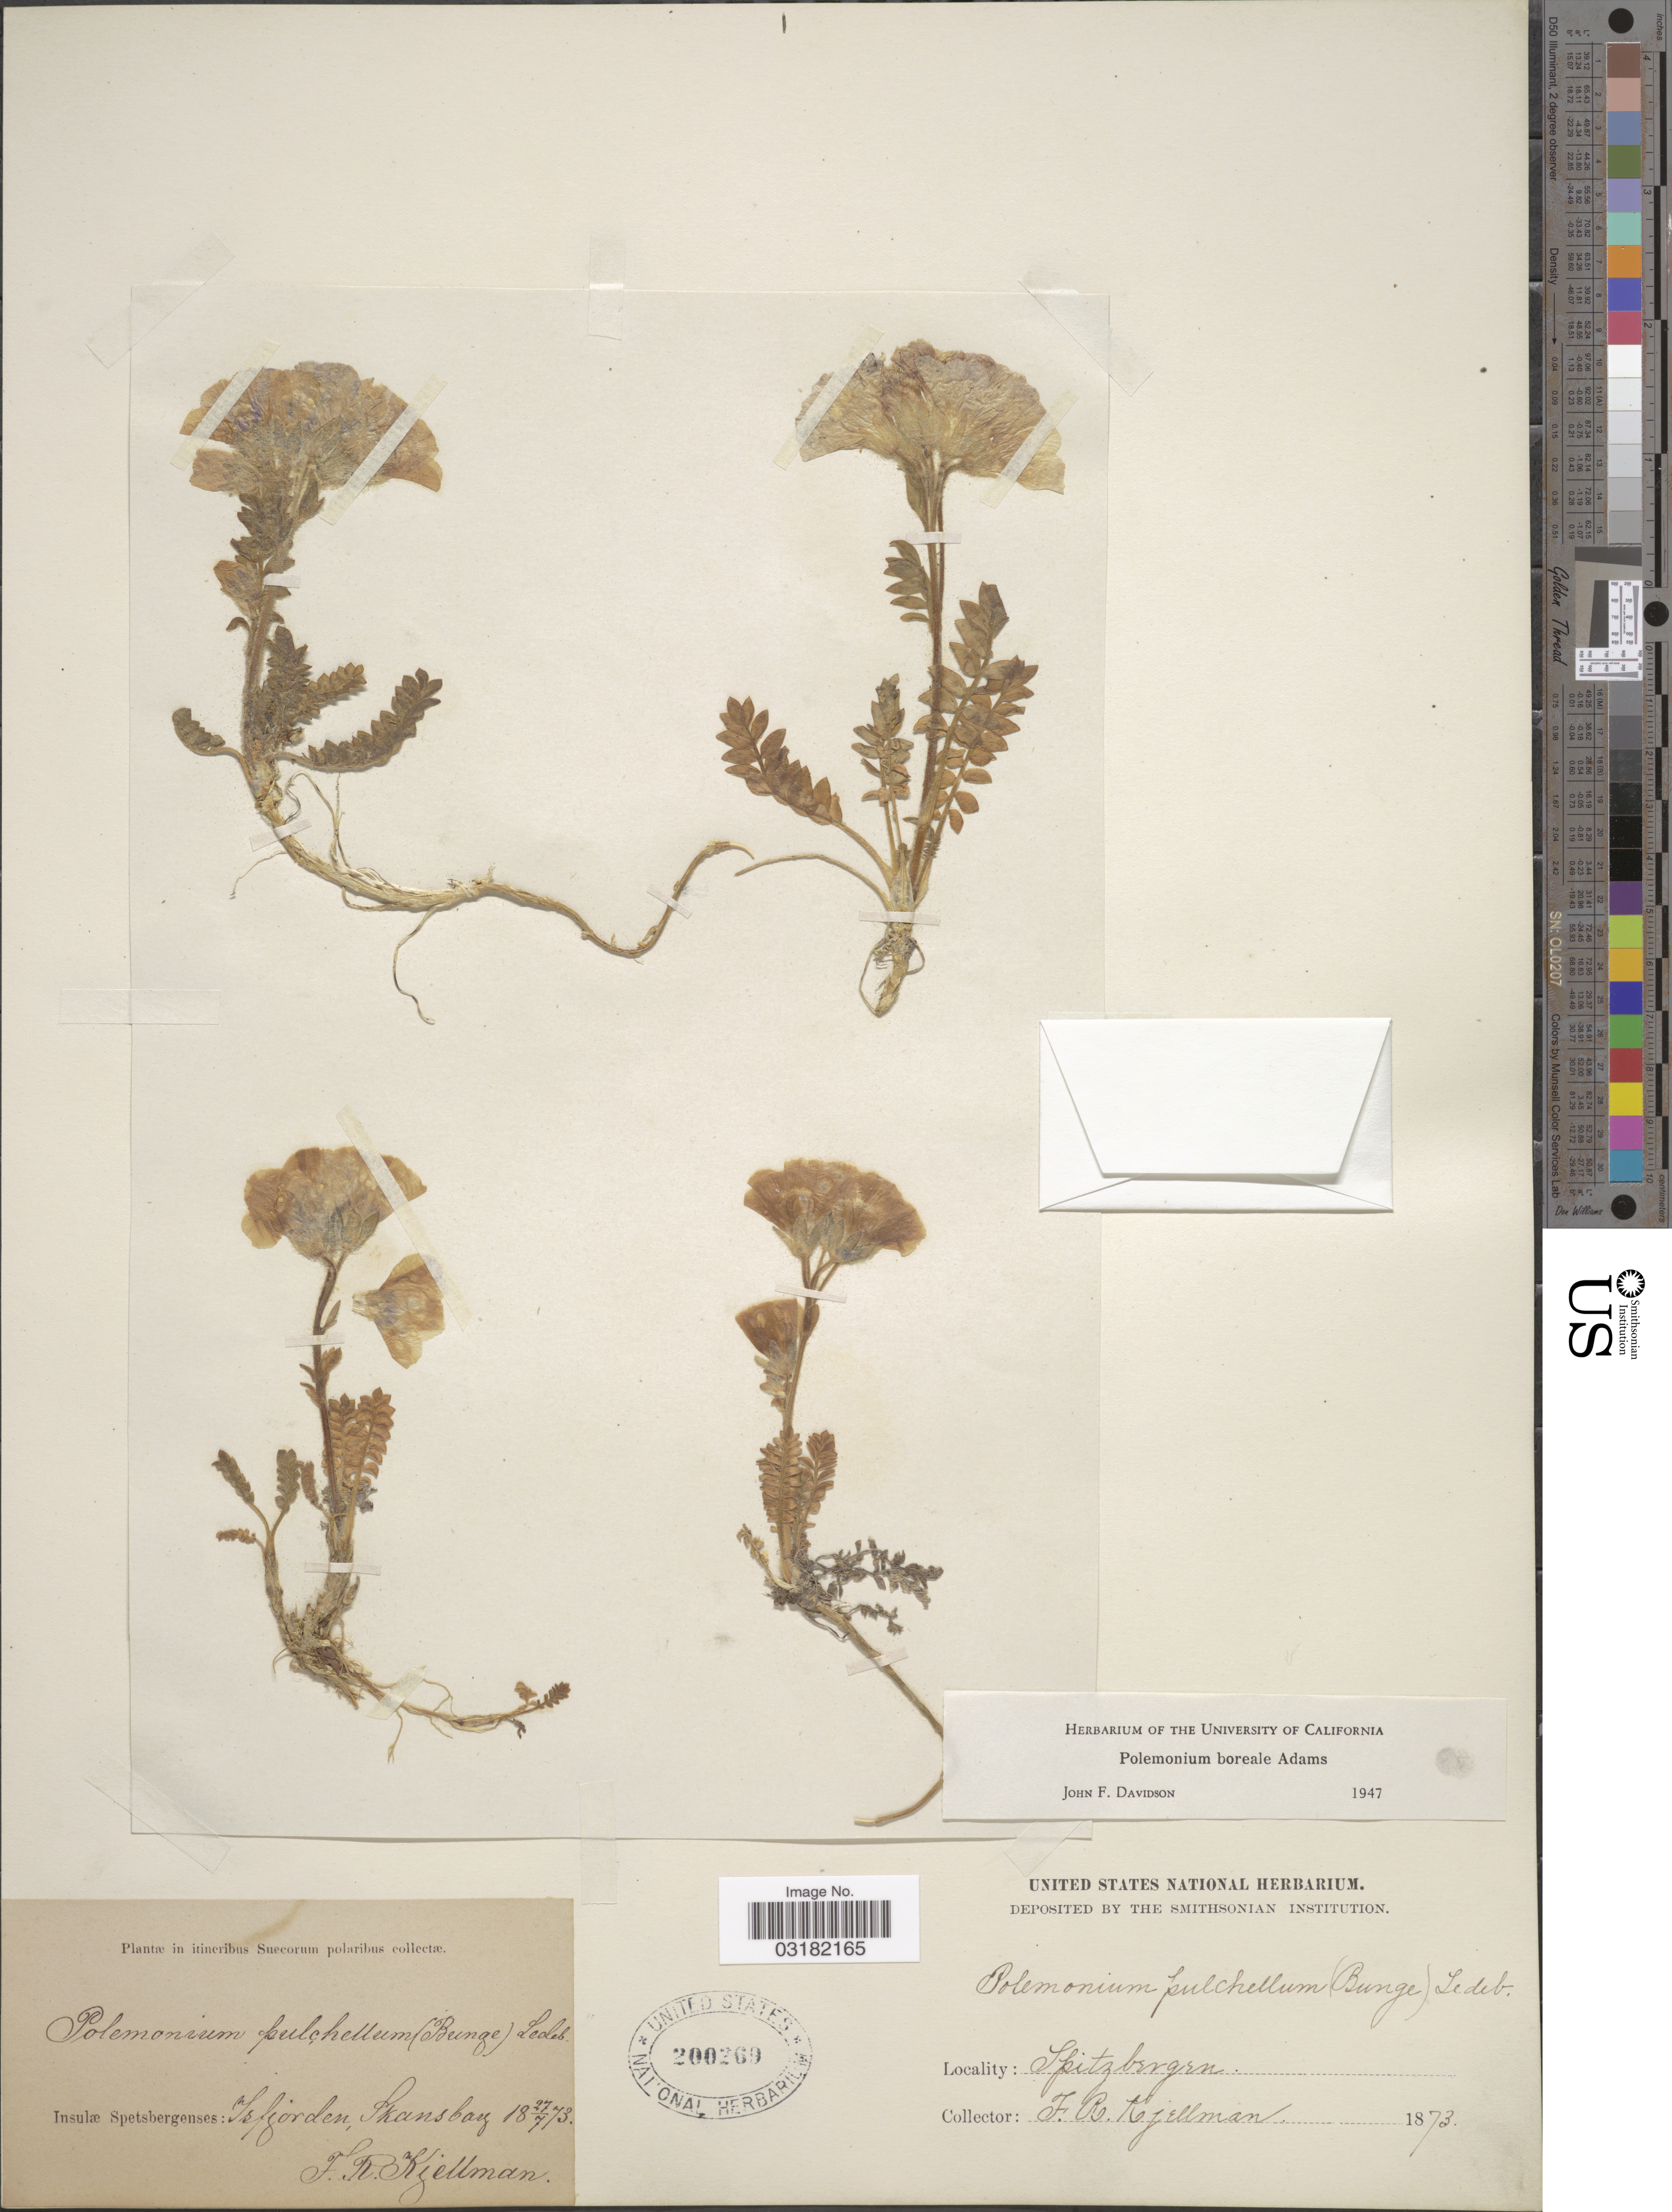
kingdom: Plantae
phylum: Tracheophyta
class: Magnoliopsida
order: Ericales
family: Polemoniaceae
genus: Polemonium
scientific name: Polemonium boreale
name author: Adams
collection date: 1873-07-27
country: Norway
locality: In itineribus Suecorum polaribus. Insulæ Spetsbergenses: Isfjorden, Skansbay.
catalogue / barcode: US 200269